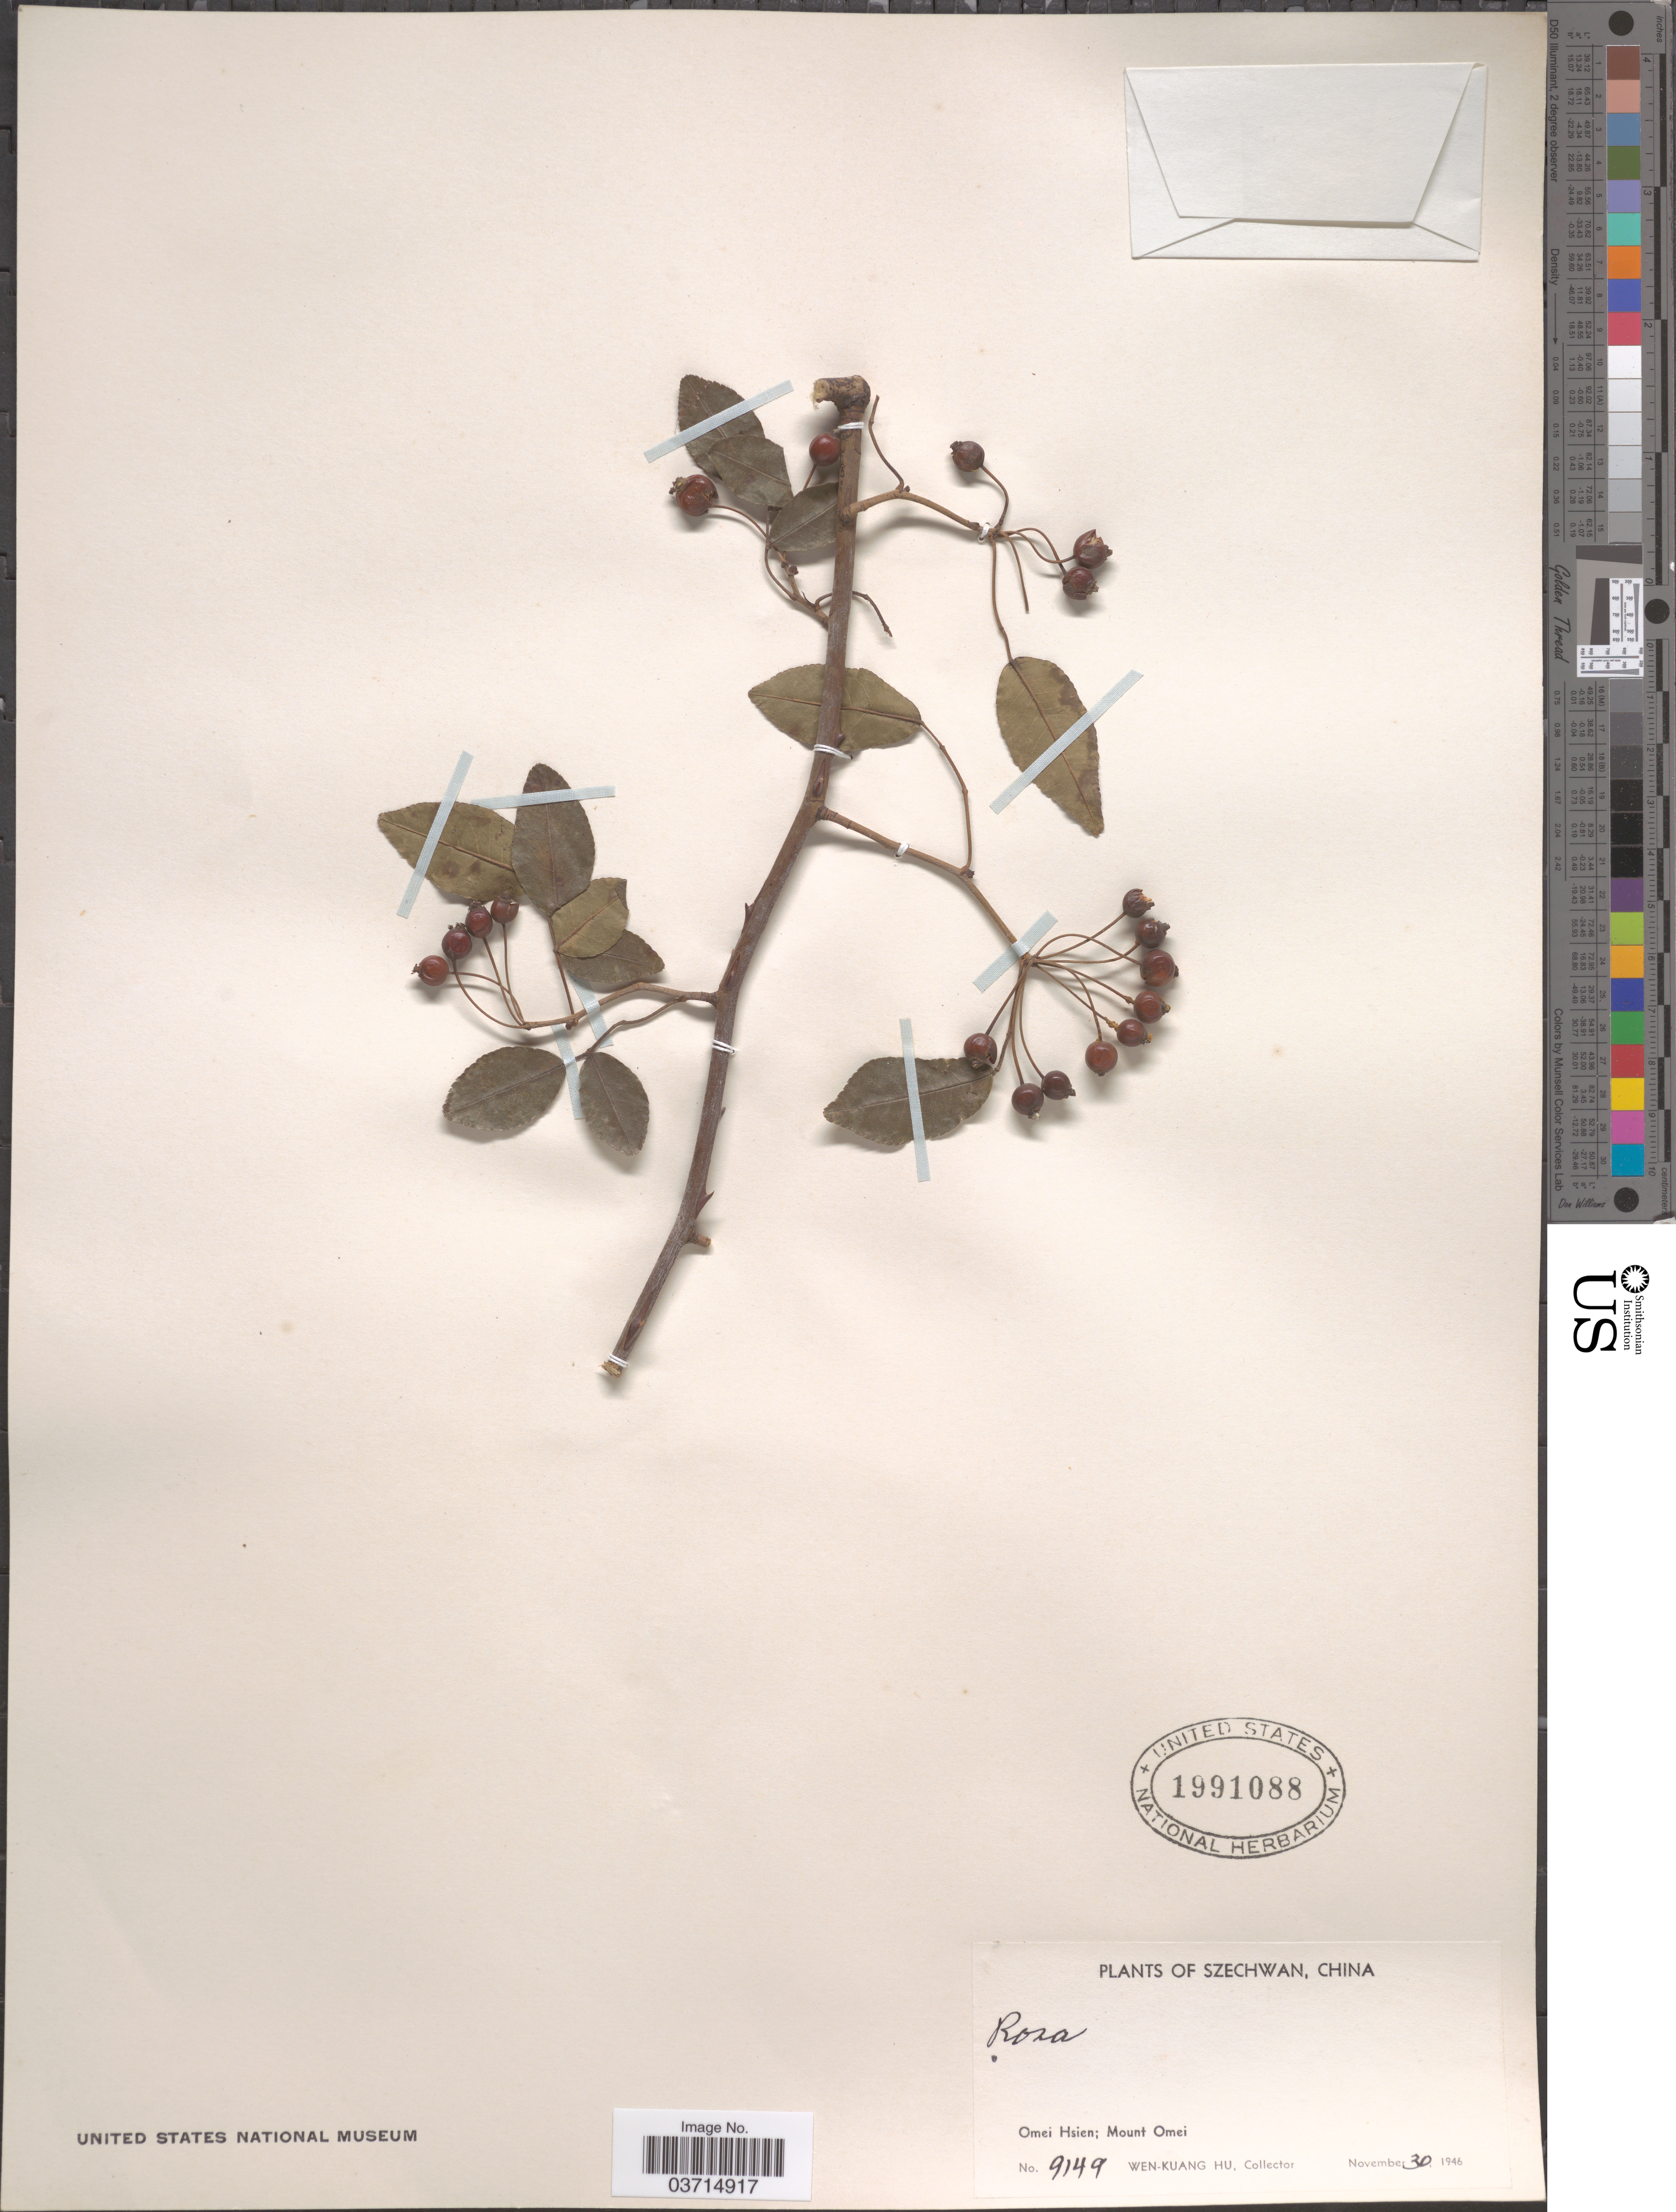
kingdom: Plantae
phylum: Tracheophyta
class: Magnoliopsida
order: Rosales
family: Rosaceae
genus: Rosa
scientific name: Rosa sp.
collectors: W. K. Hu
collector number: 9149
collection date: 1946-11-30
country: China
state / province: Sichuan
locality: Szechwan. Omei Hsien; Mount Omei.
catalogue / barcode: US 1991088